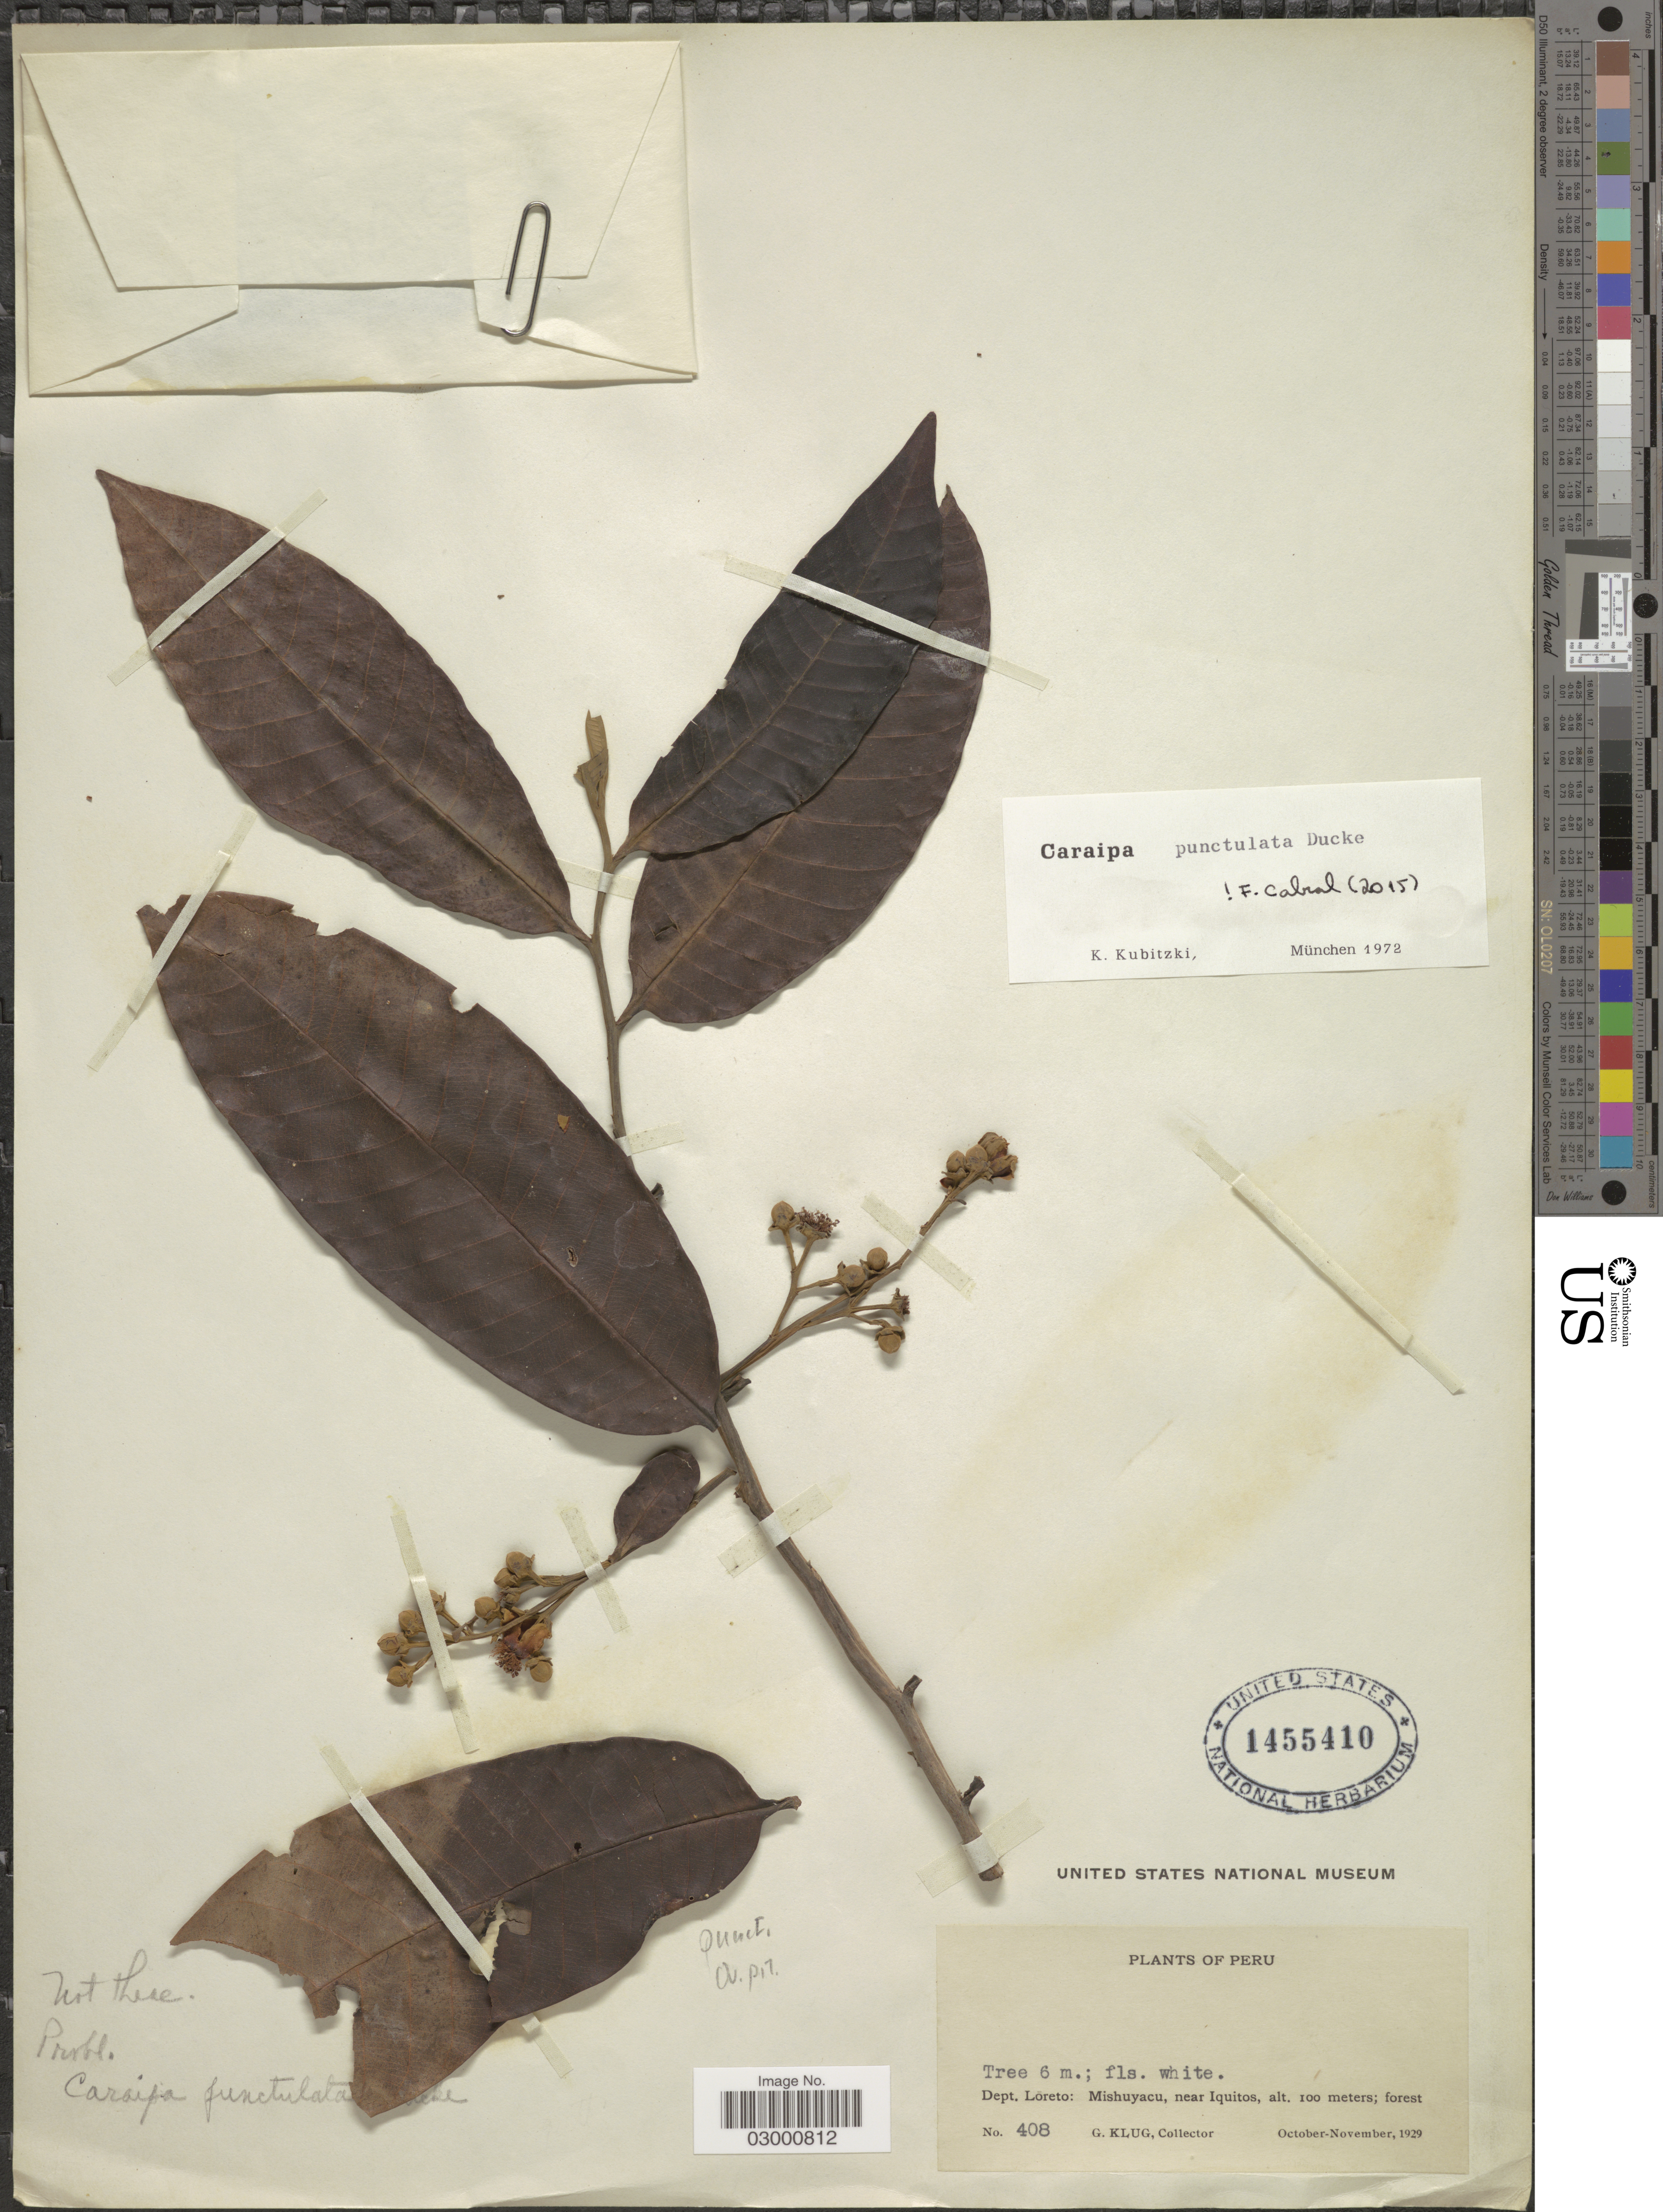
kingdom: Plantae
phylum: Tracheophyta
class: Magnoliopsida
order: Malpighiales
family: Calophyllaceae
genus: Caraipa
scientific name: Caraipa punctulata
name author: Ducke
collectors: G. Klug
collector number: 408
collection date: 1929-10/1929-11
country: Peru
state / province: Loreto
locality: Dept. Loreto: Mishuyacu, near Iquitos.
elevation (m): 100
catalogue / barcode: US 1455410